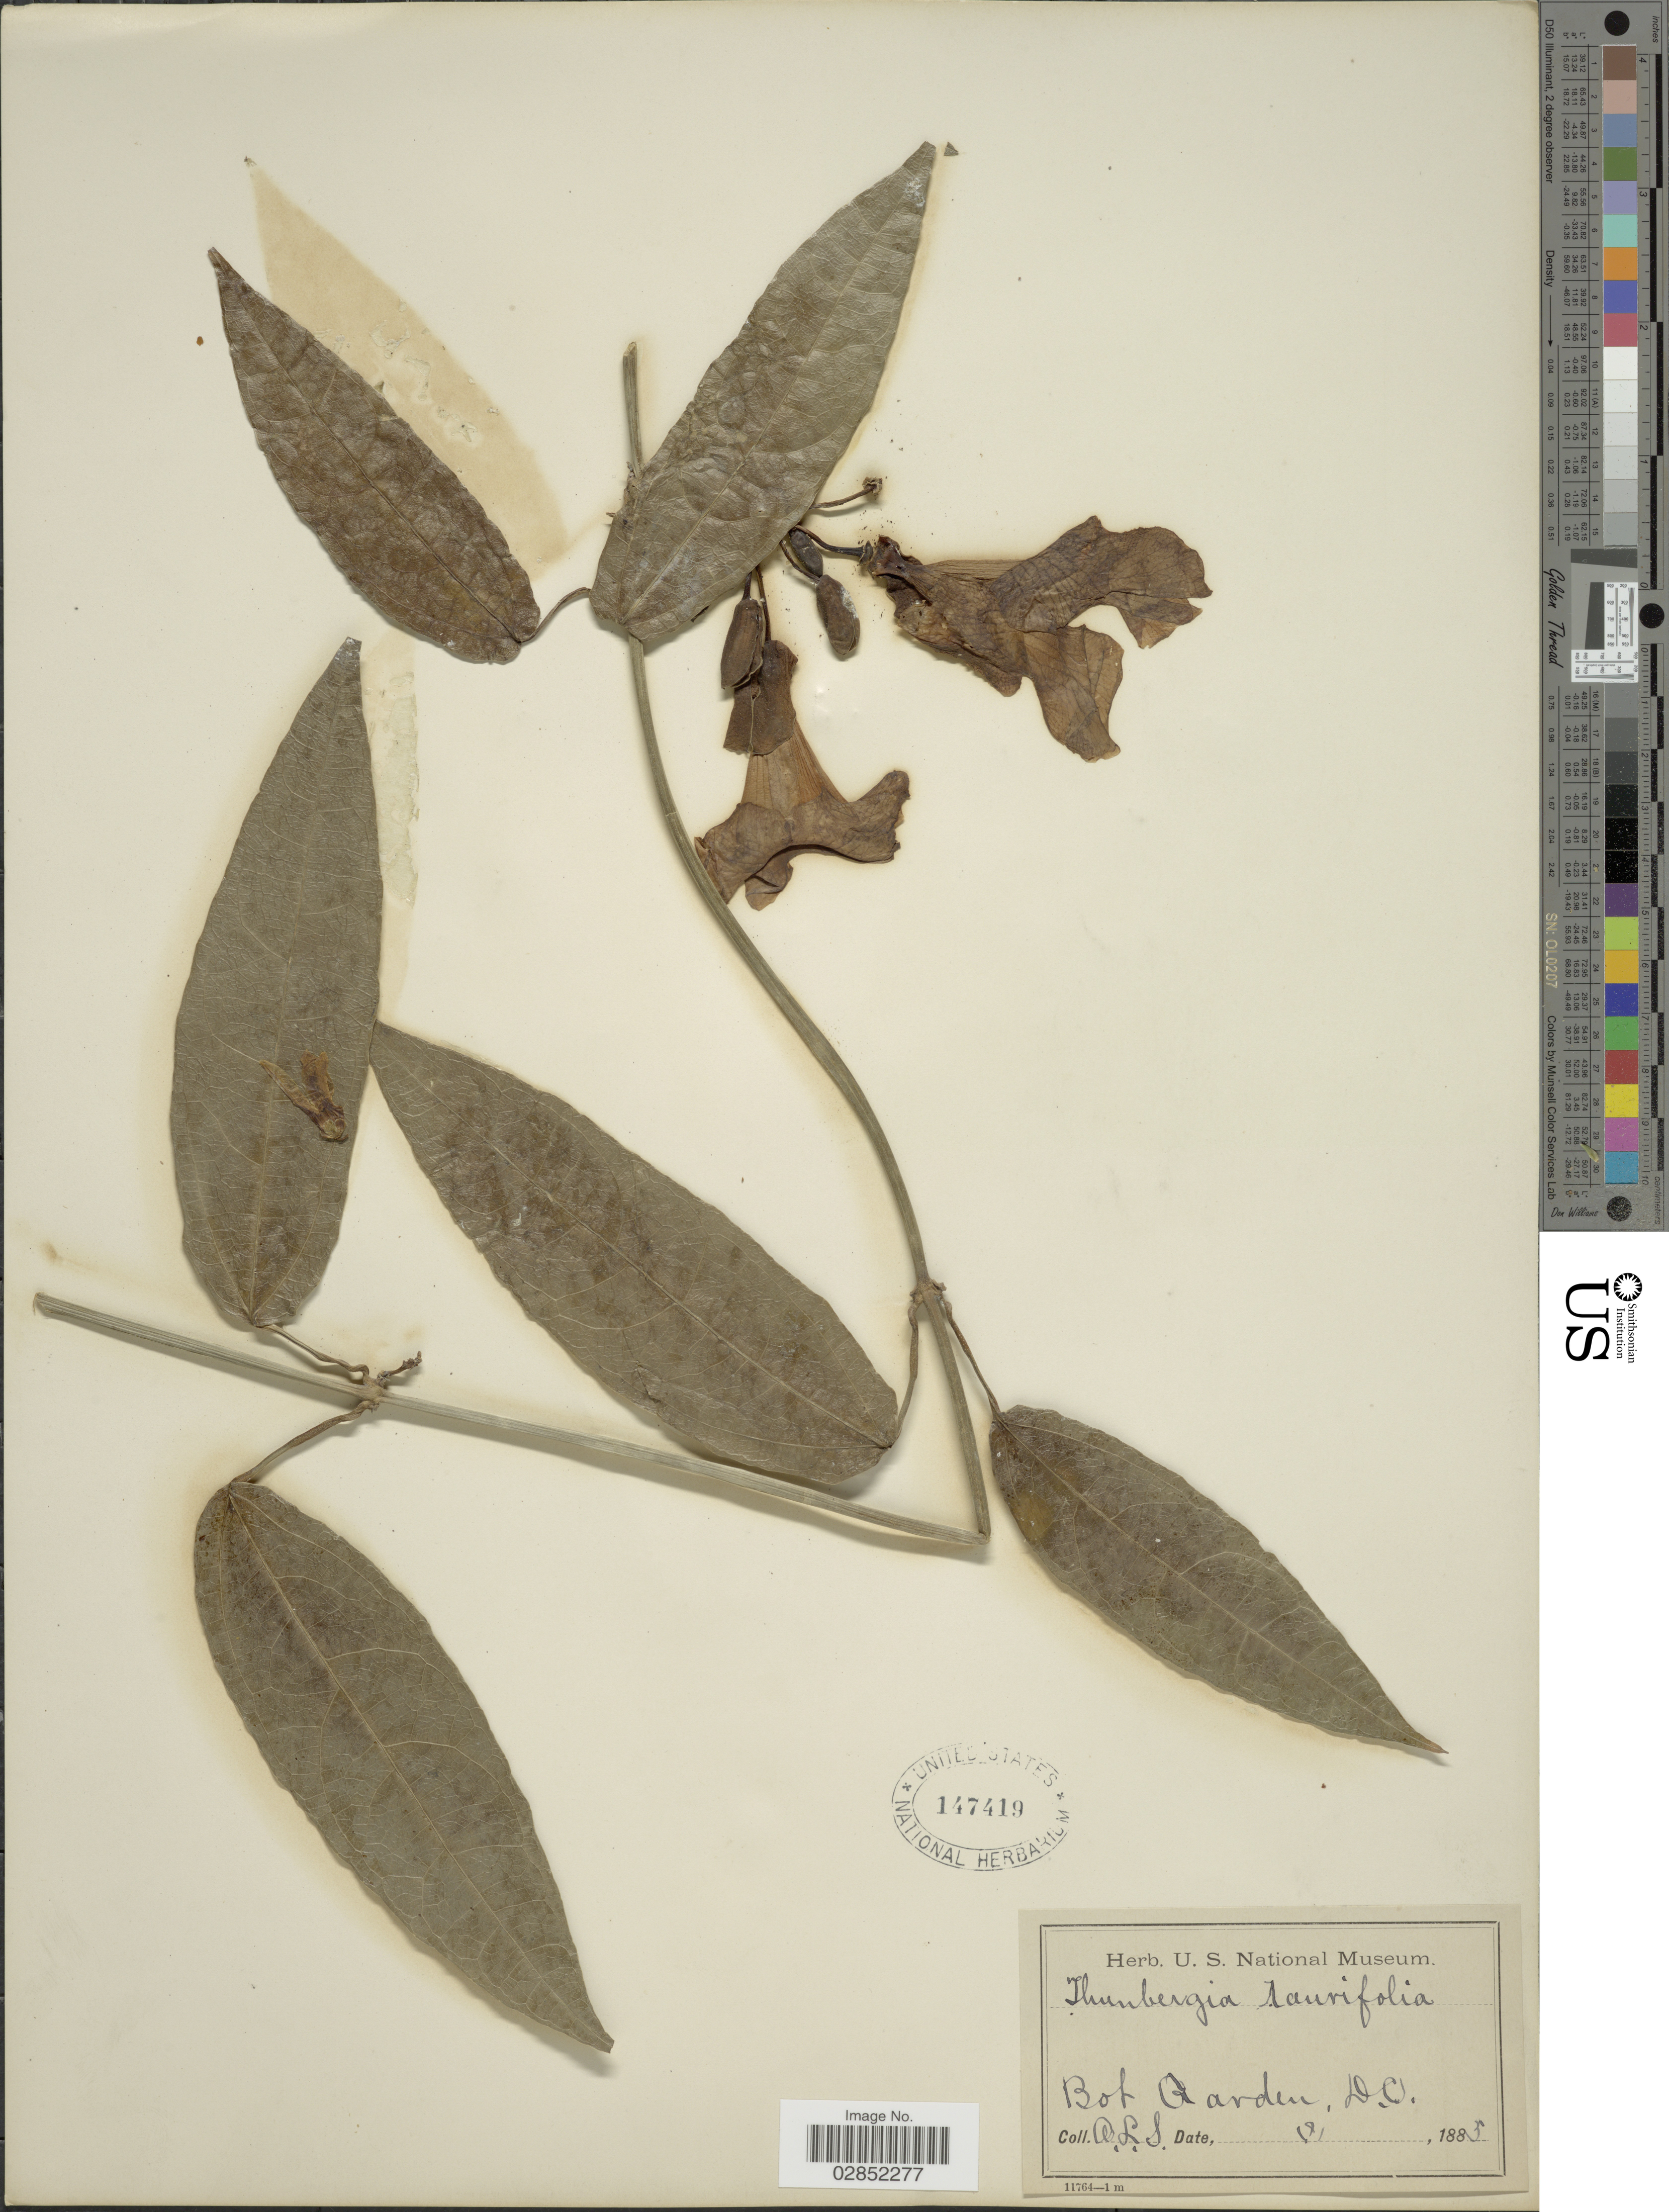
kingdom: Plantae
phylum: Tracheophyta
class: Magnoliopsida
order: Lamiales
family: Acanthaceae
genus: Thunbergia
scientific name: Thunbergia laurifolia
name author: Lindl.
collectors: A. L. S.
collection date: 1885-06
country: United States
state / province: District of Columbia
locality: Bot Garden. D.C.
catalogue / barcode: US 147419